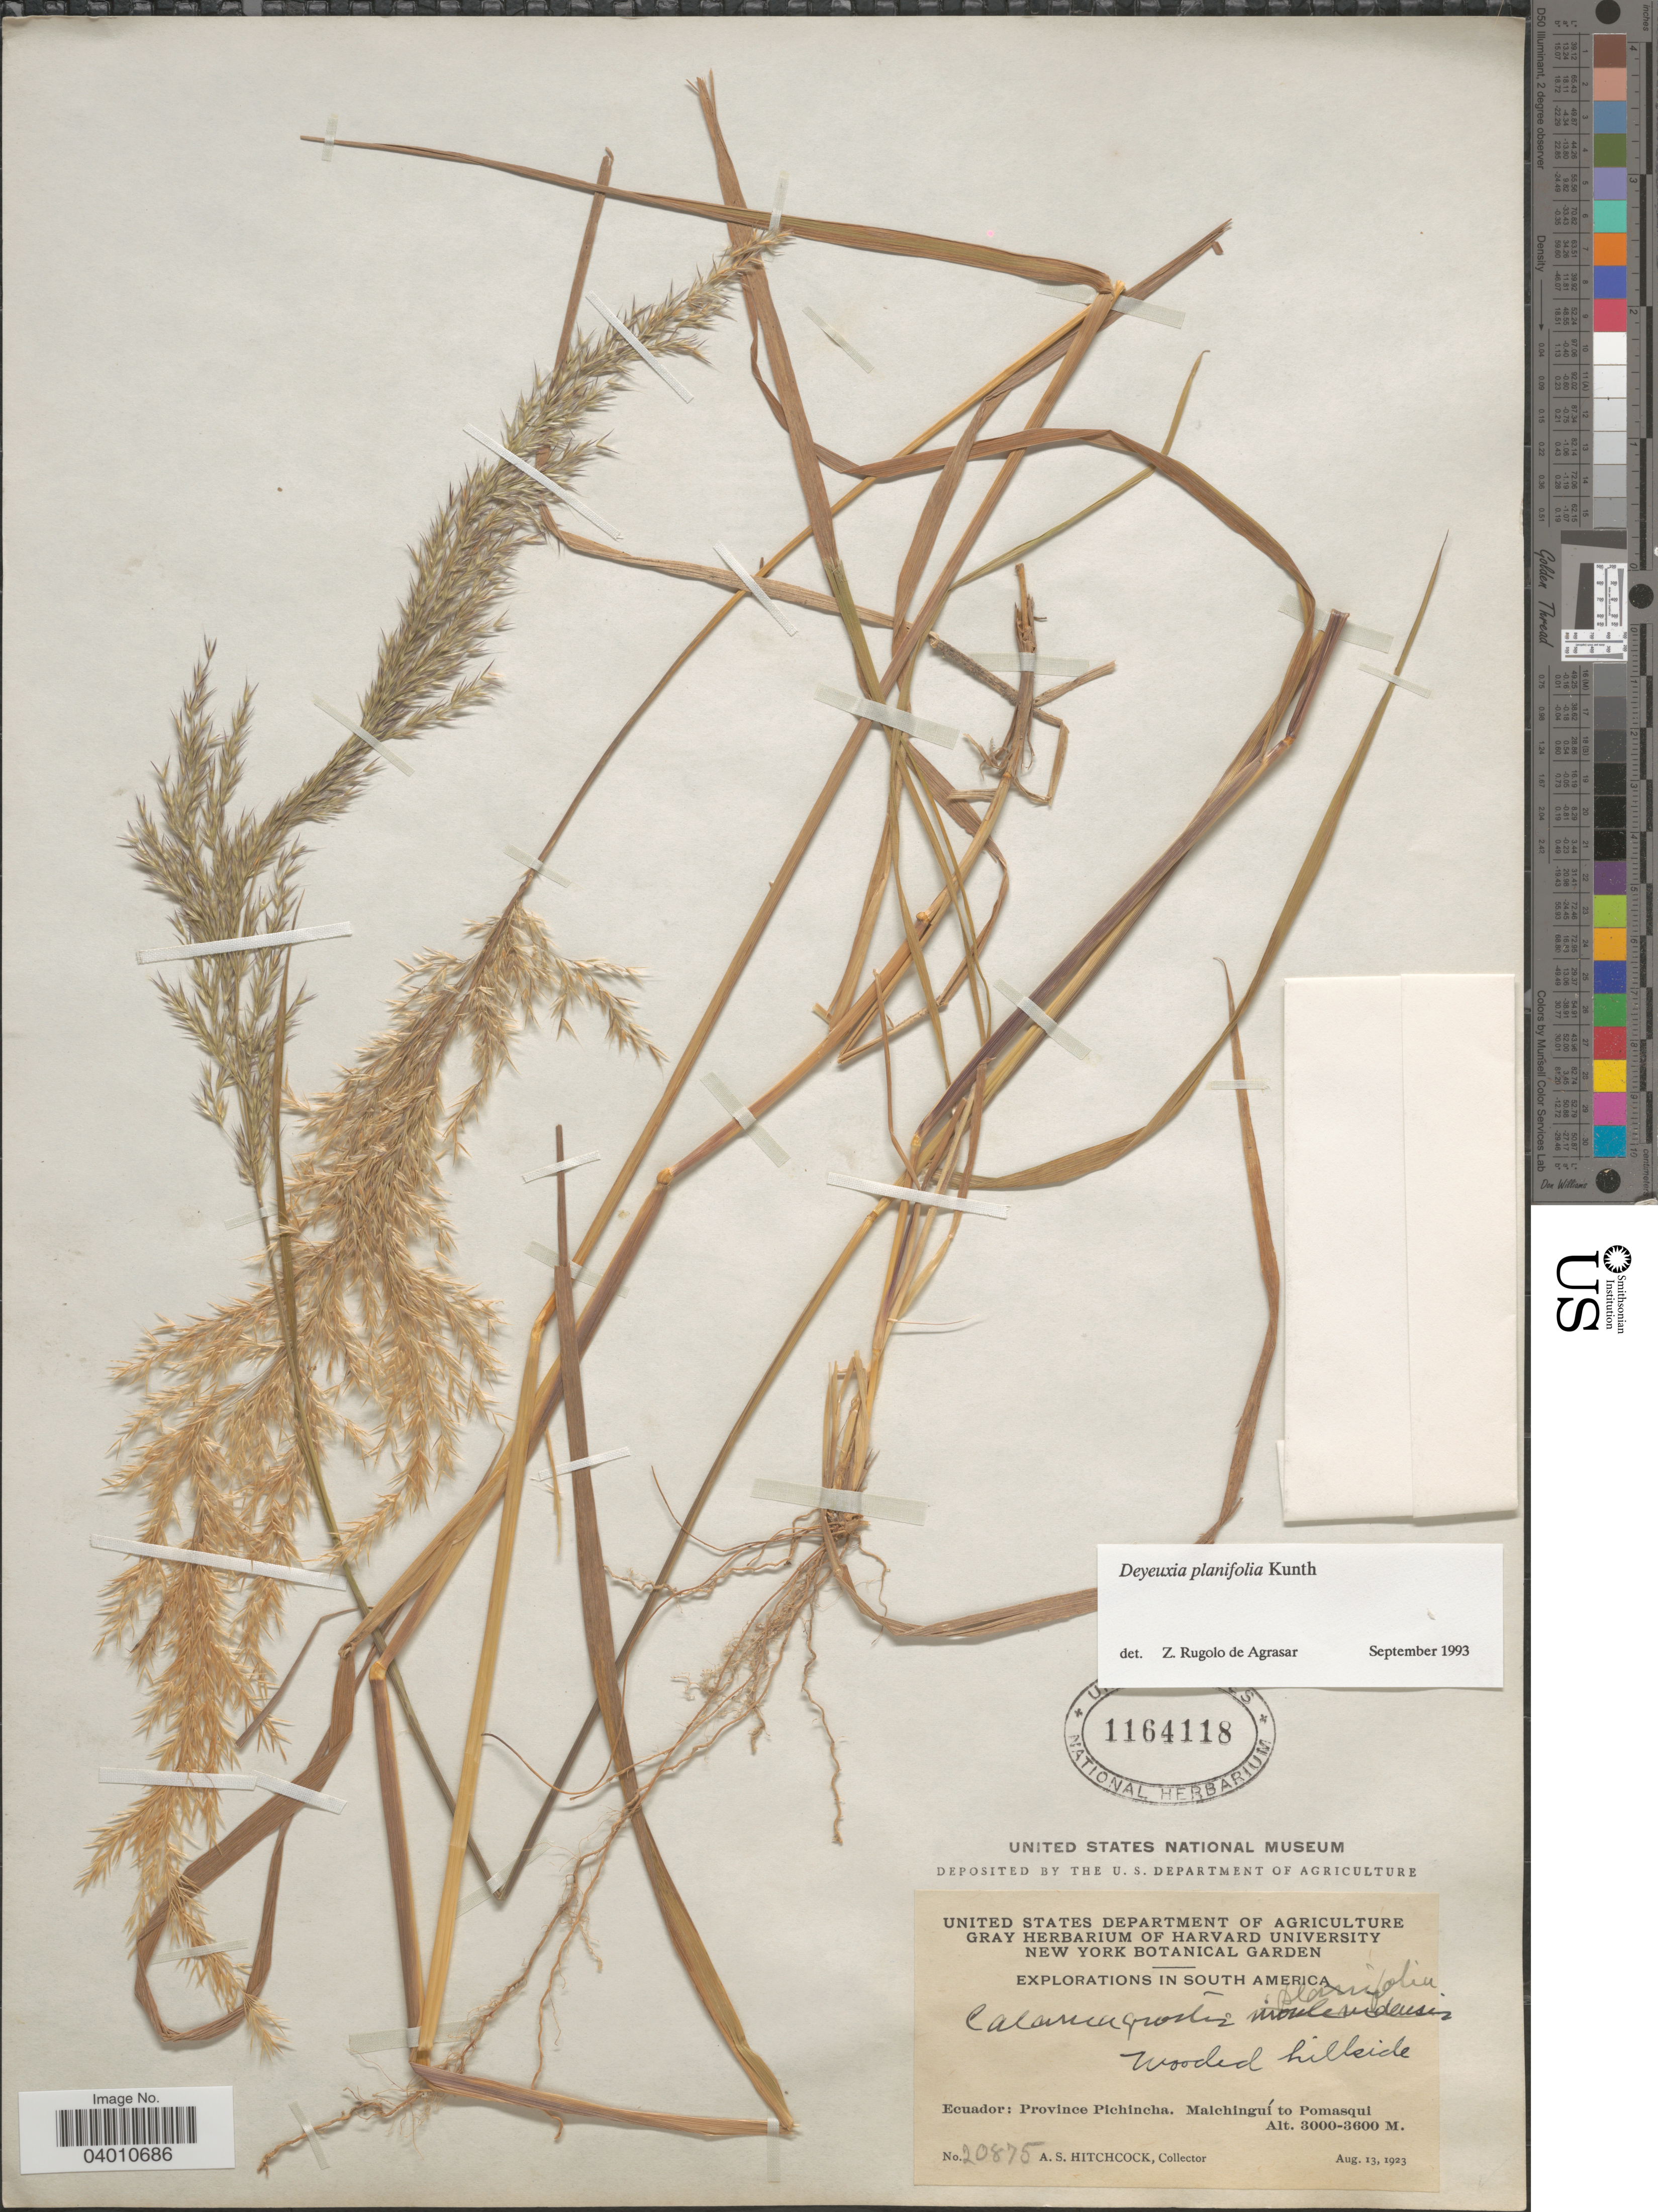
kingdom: Plantae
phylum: Tracheophyta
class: Liliopsida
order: Poales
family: Poaceae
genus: Peyritschia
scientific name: Peyritschia planifolia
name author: (Kunth) P.M. Peterson et al.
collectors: A. S. Hitchcock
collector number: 20875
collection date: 1923-08-13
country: Ecuador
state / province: Pichincha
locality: Malchinguí to Pomasqui.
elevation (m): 3000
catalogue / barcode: US 1164118